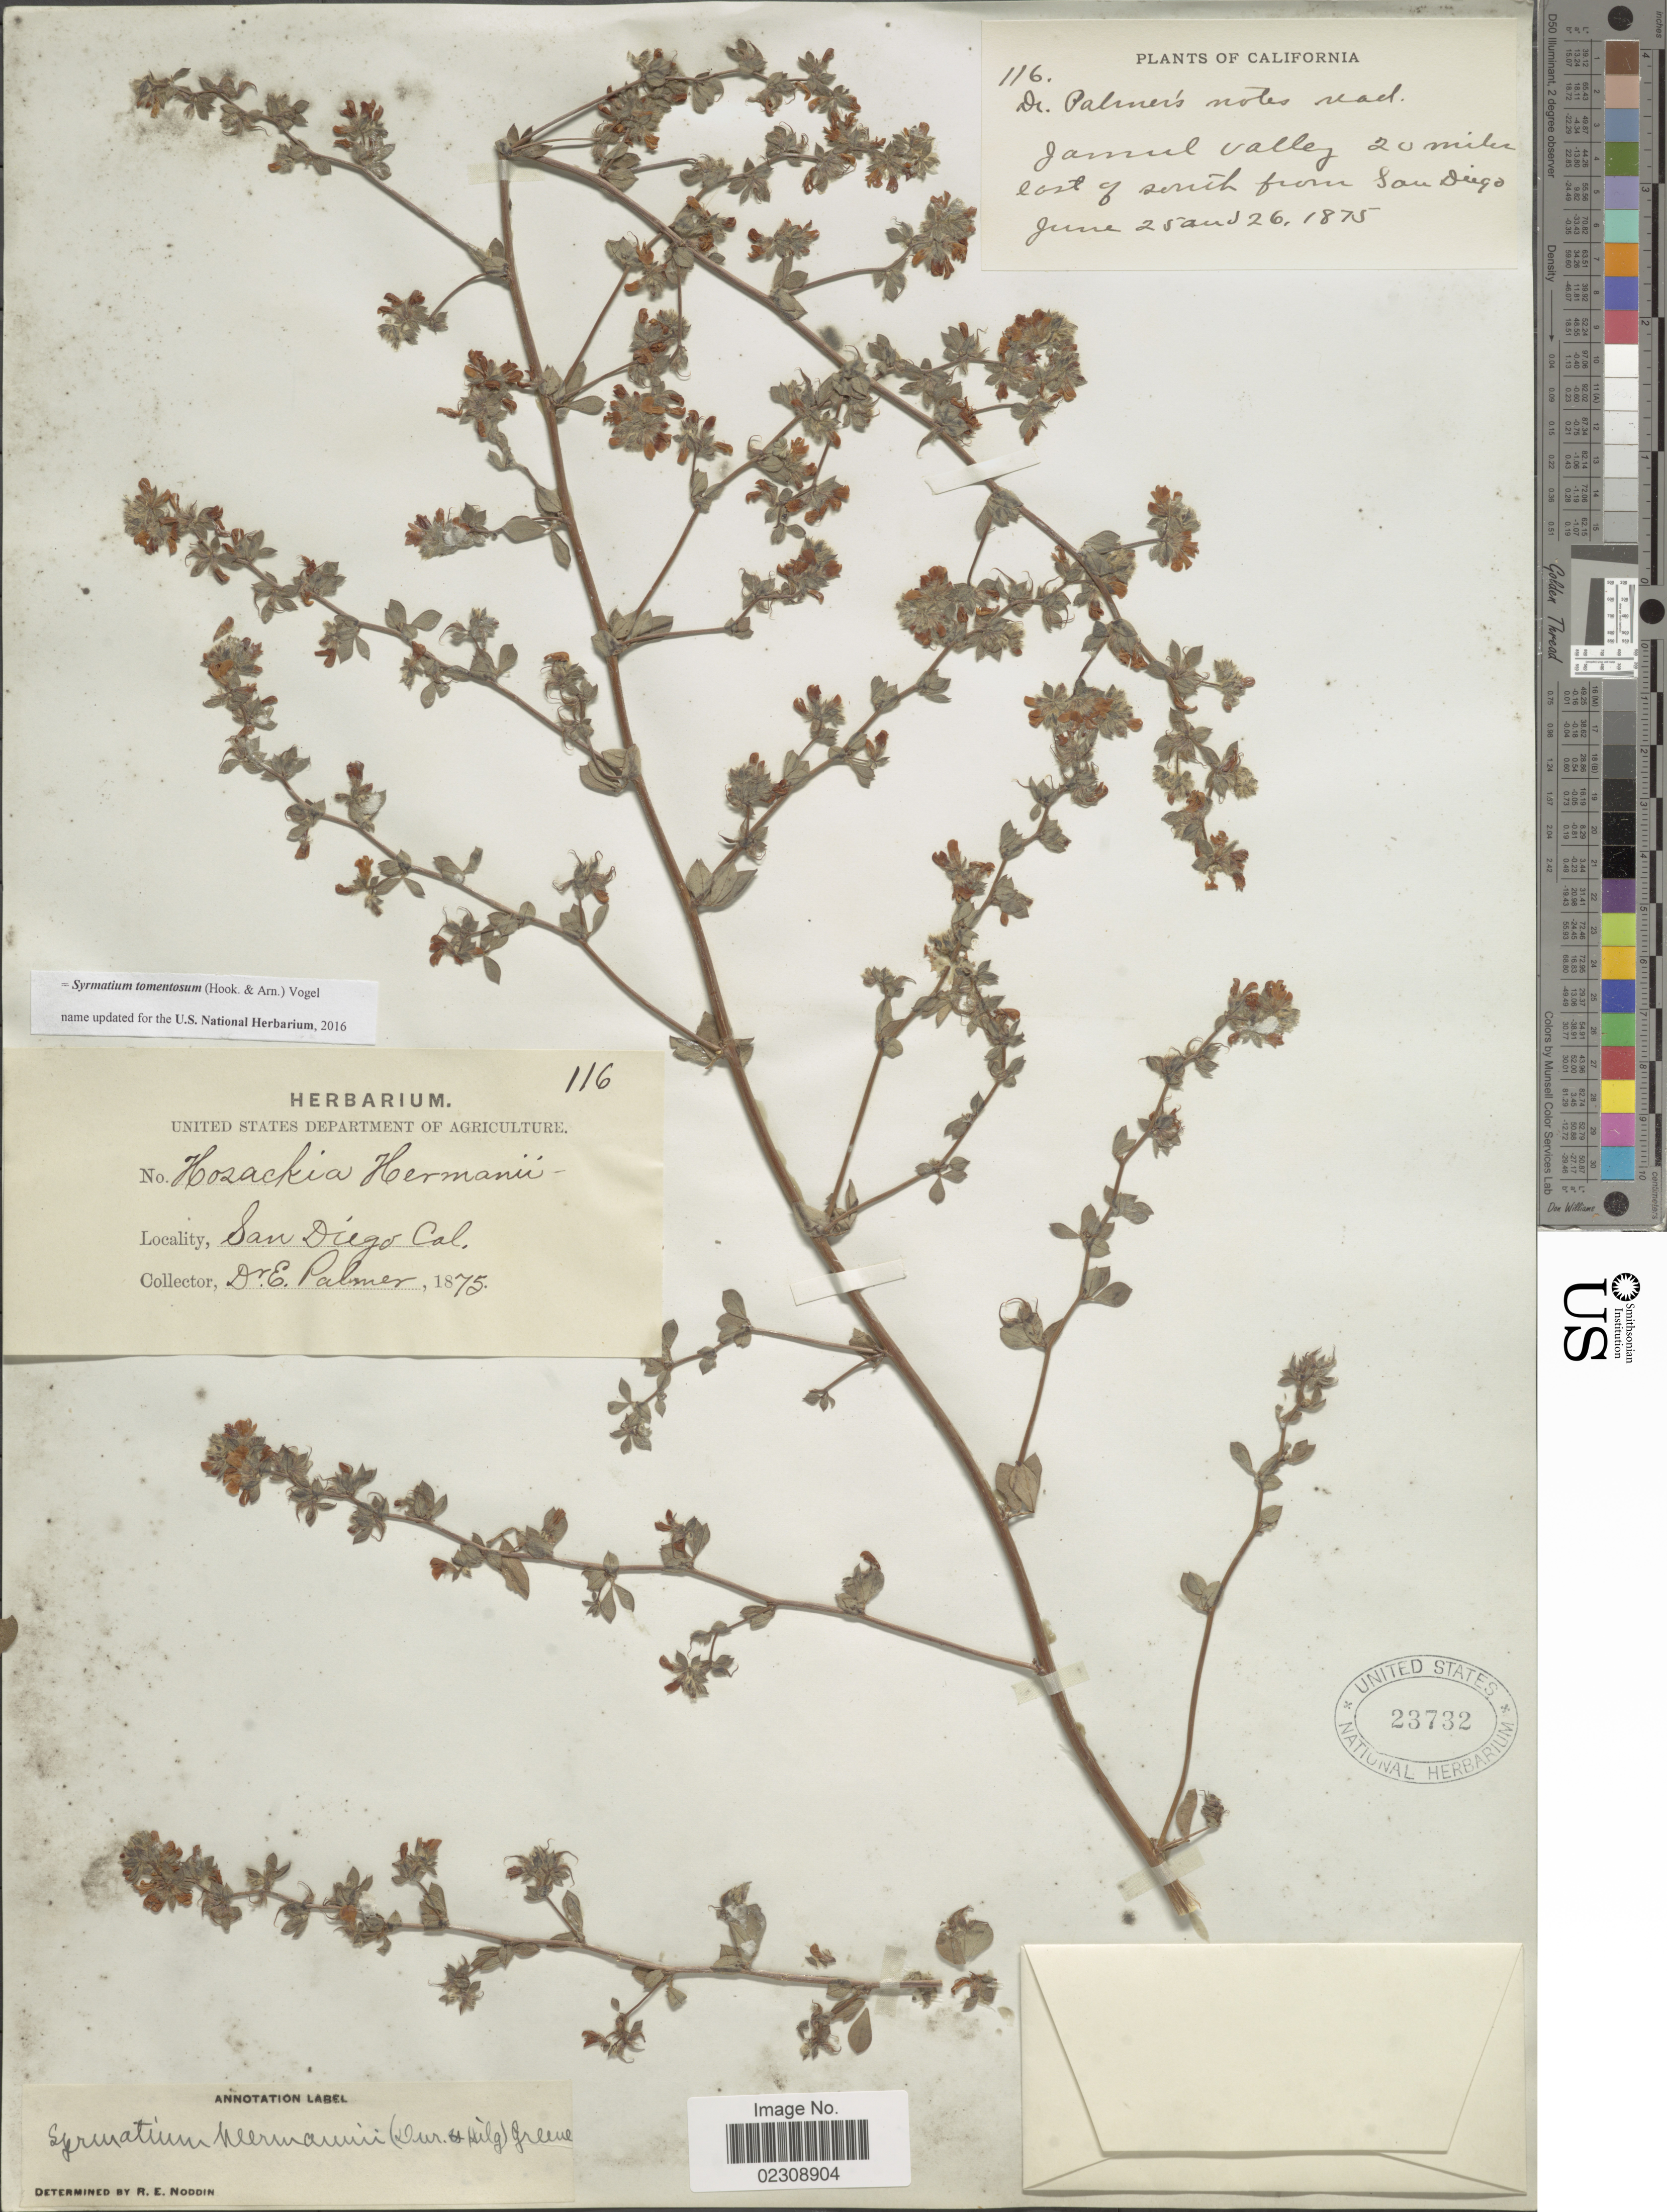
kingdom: Plantae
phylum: Tracheophyta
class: Magnoliopsida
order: Fabales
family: Fabaceae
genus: Syrmatium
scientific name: Syrmatium tomentosum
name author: (Hook. & Arn.) Vogel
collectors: E. Palmer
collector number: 116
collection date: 1875-06-25/1875-06-26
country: United States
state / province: California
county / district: San Diego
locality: Jamul valley 20 miles east of south from San Diego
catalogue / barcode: US 23732